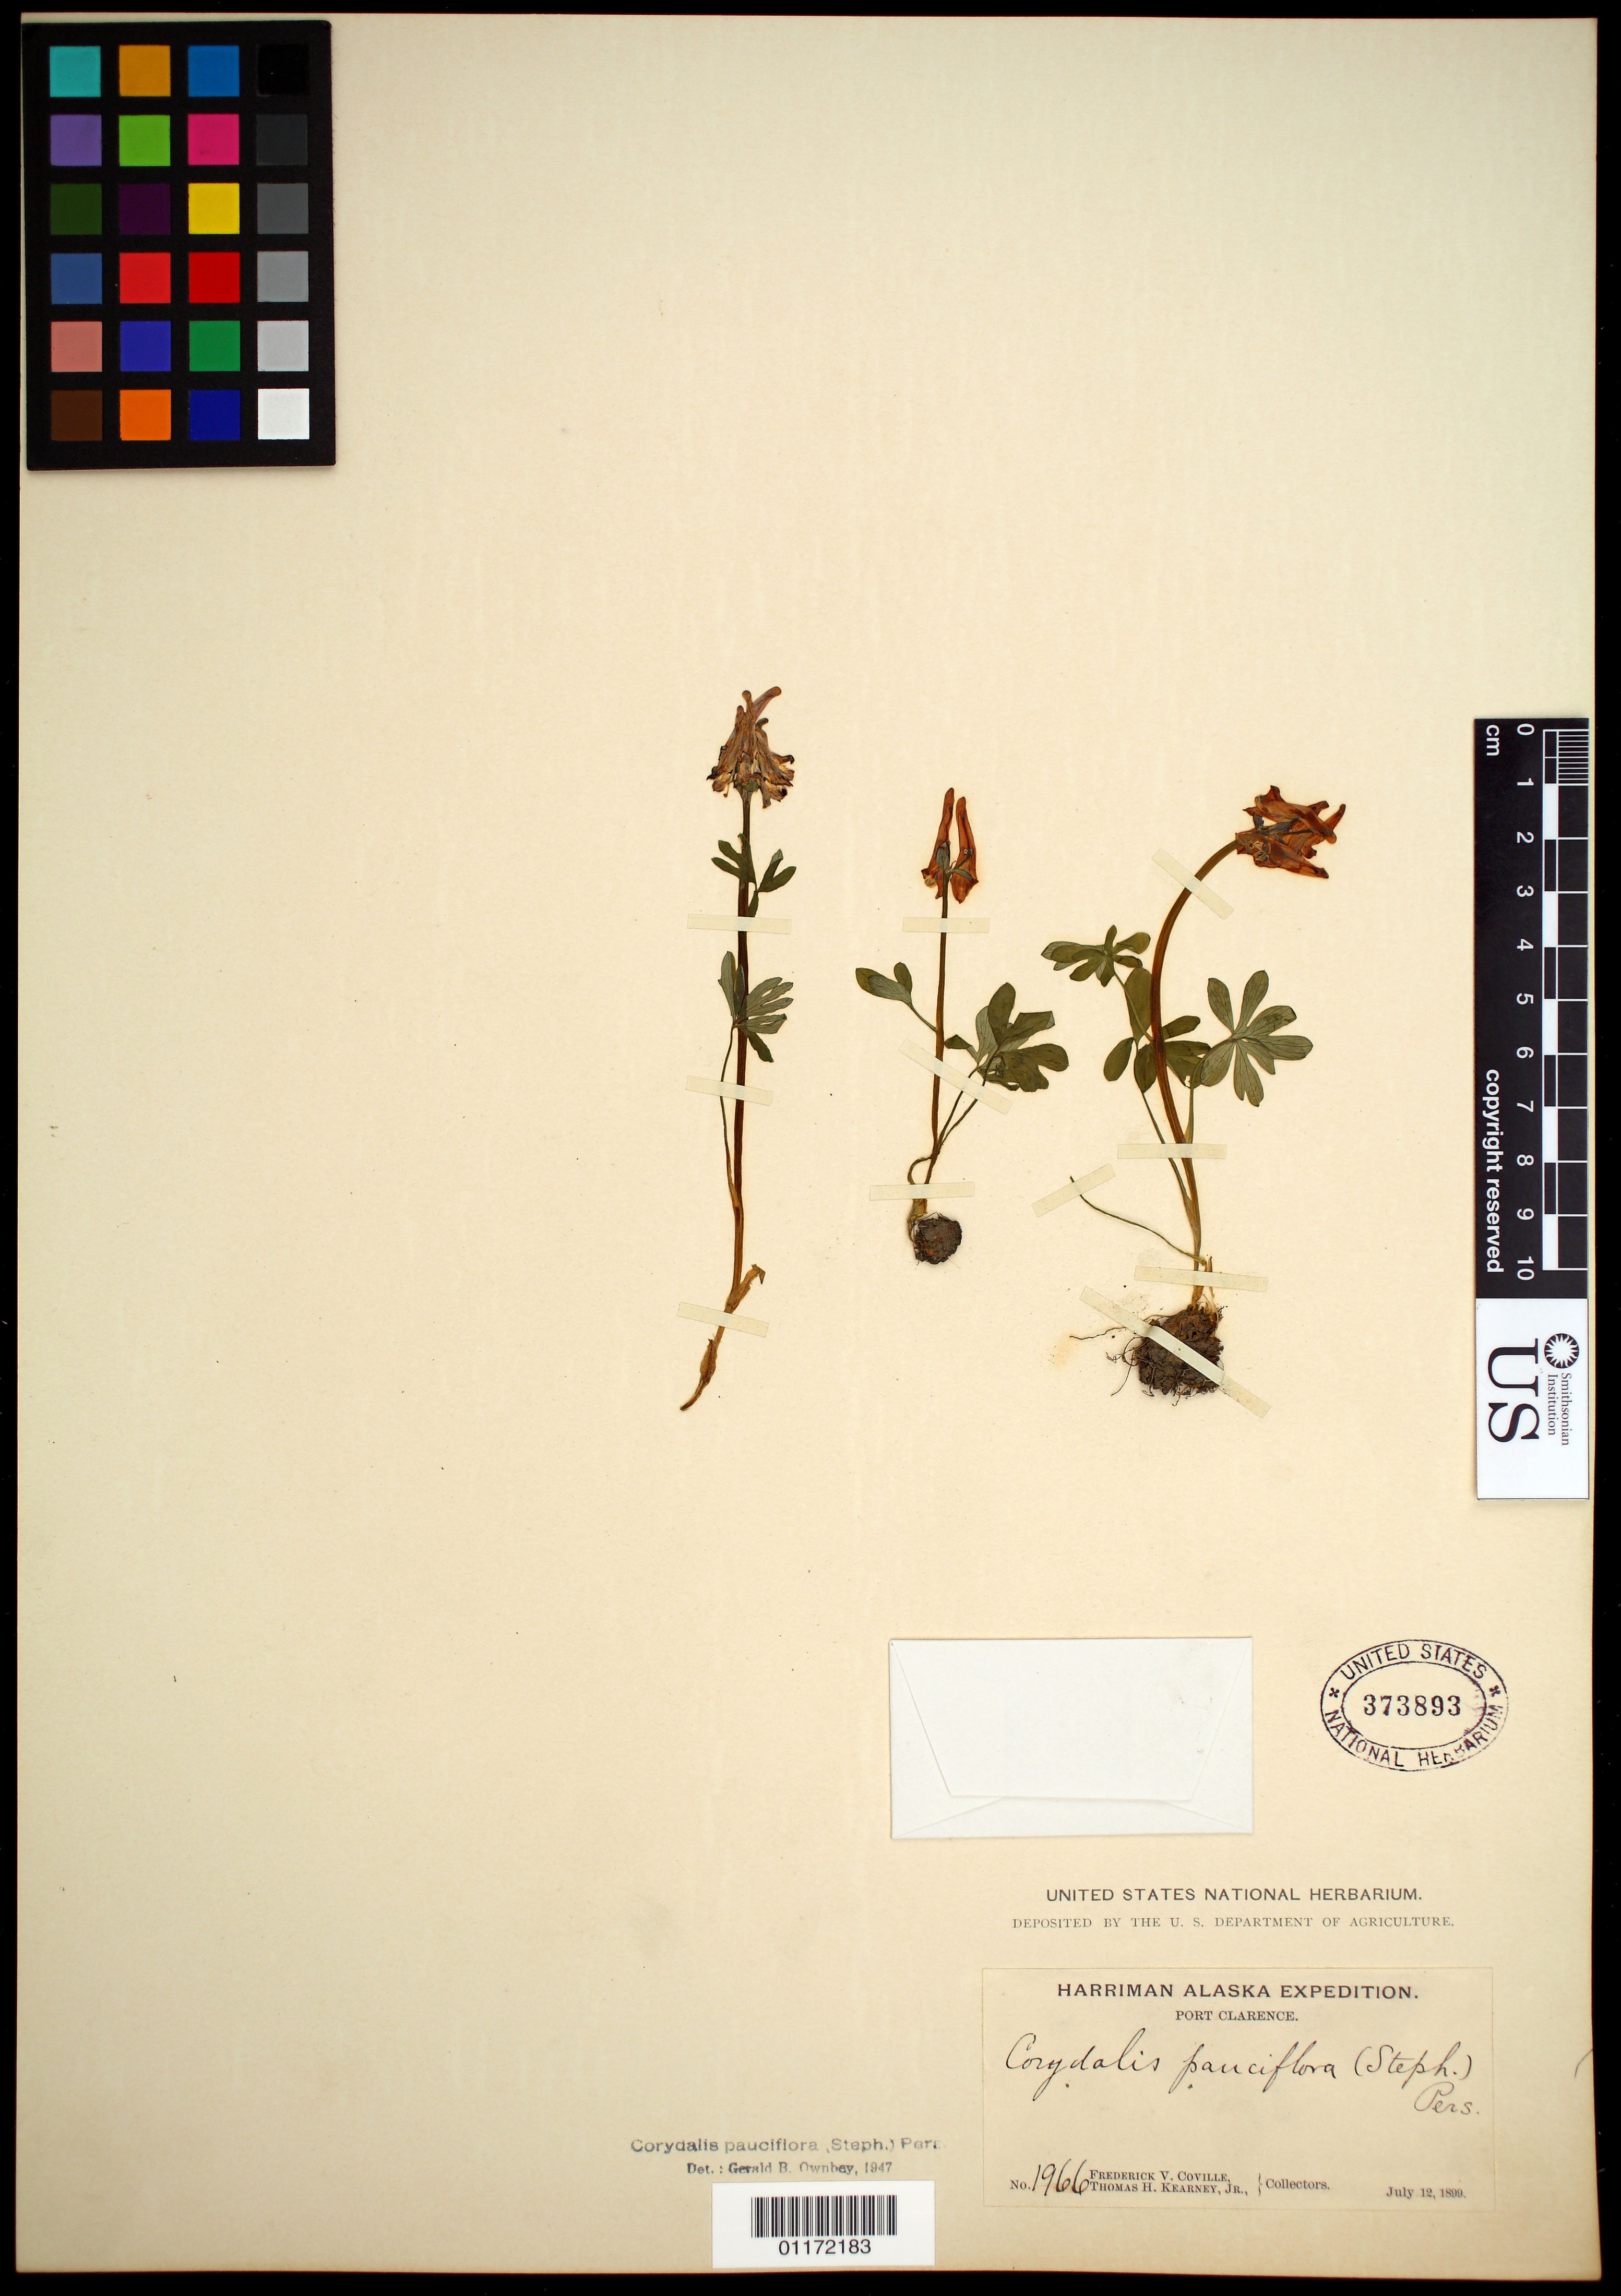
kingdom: Plantae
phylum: Tracheophyta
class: Magnoliopsida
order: Ranunculales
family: Papaveraceae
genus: Corydalis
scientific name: Corydalis pauciflora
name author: (Stephan) Pers.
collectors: F. V. Coville & T. H. Kearney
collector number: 1966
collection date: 1899-07-12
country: United States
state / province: Alaska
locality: Port Clarence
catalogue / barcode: US 373893